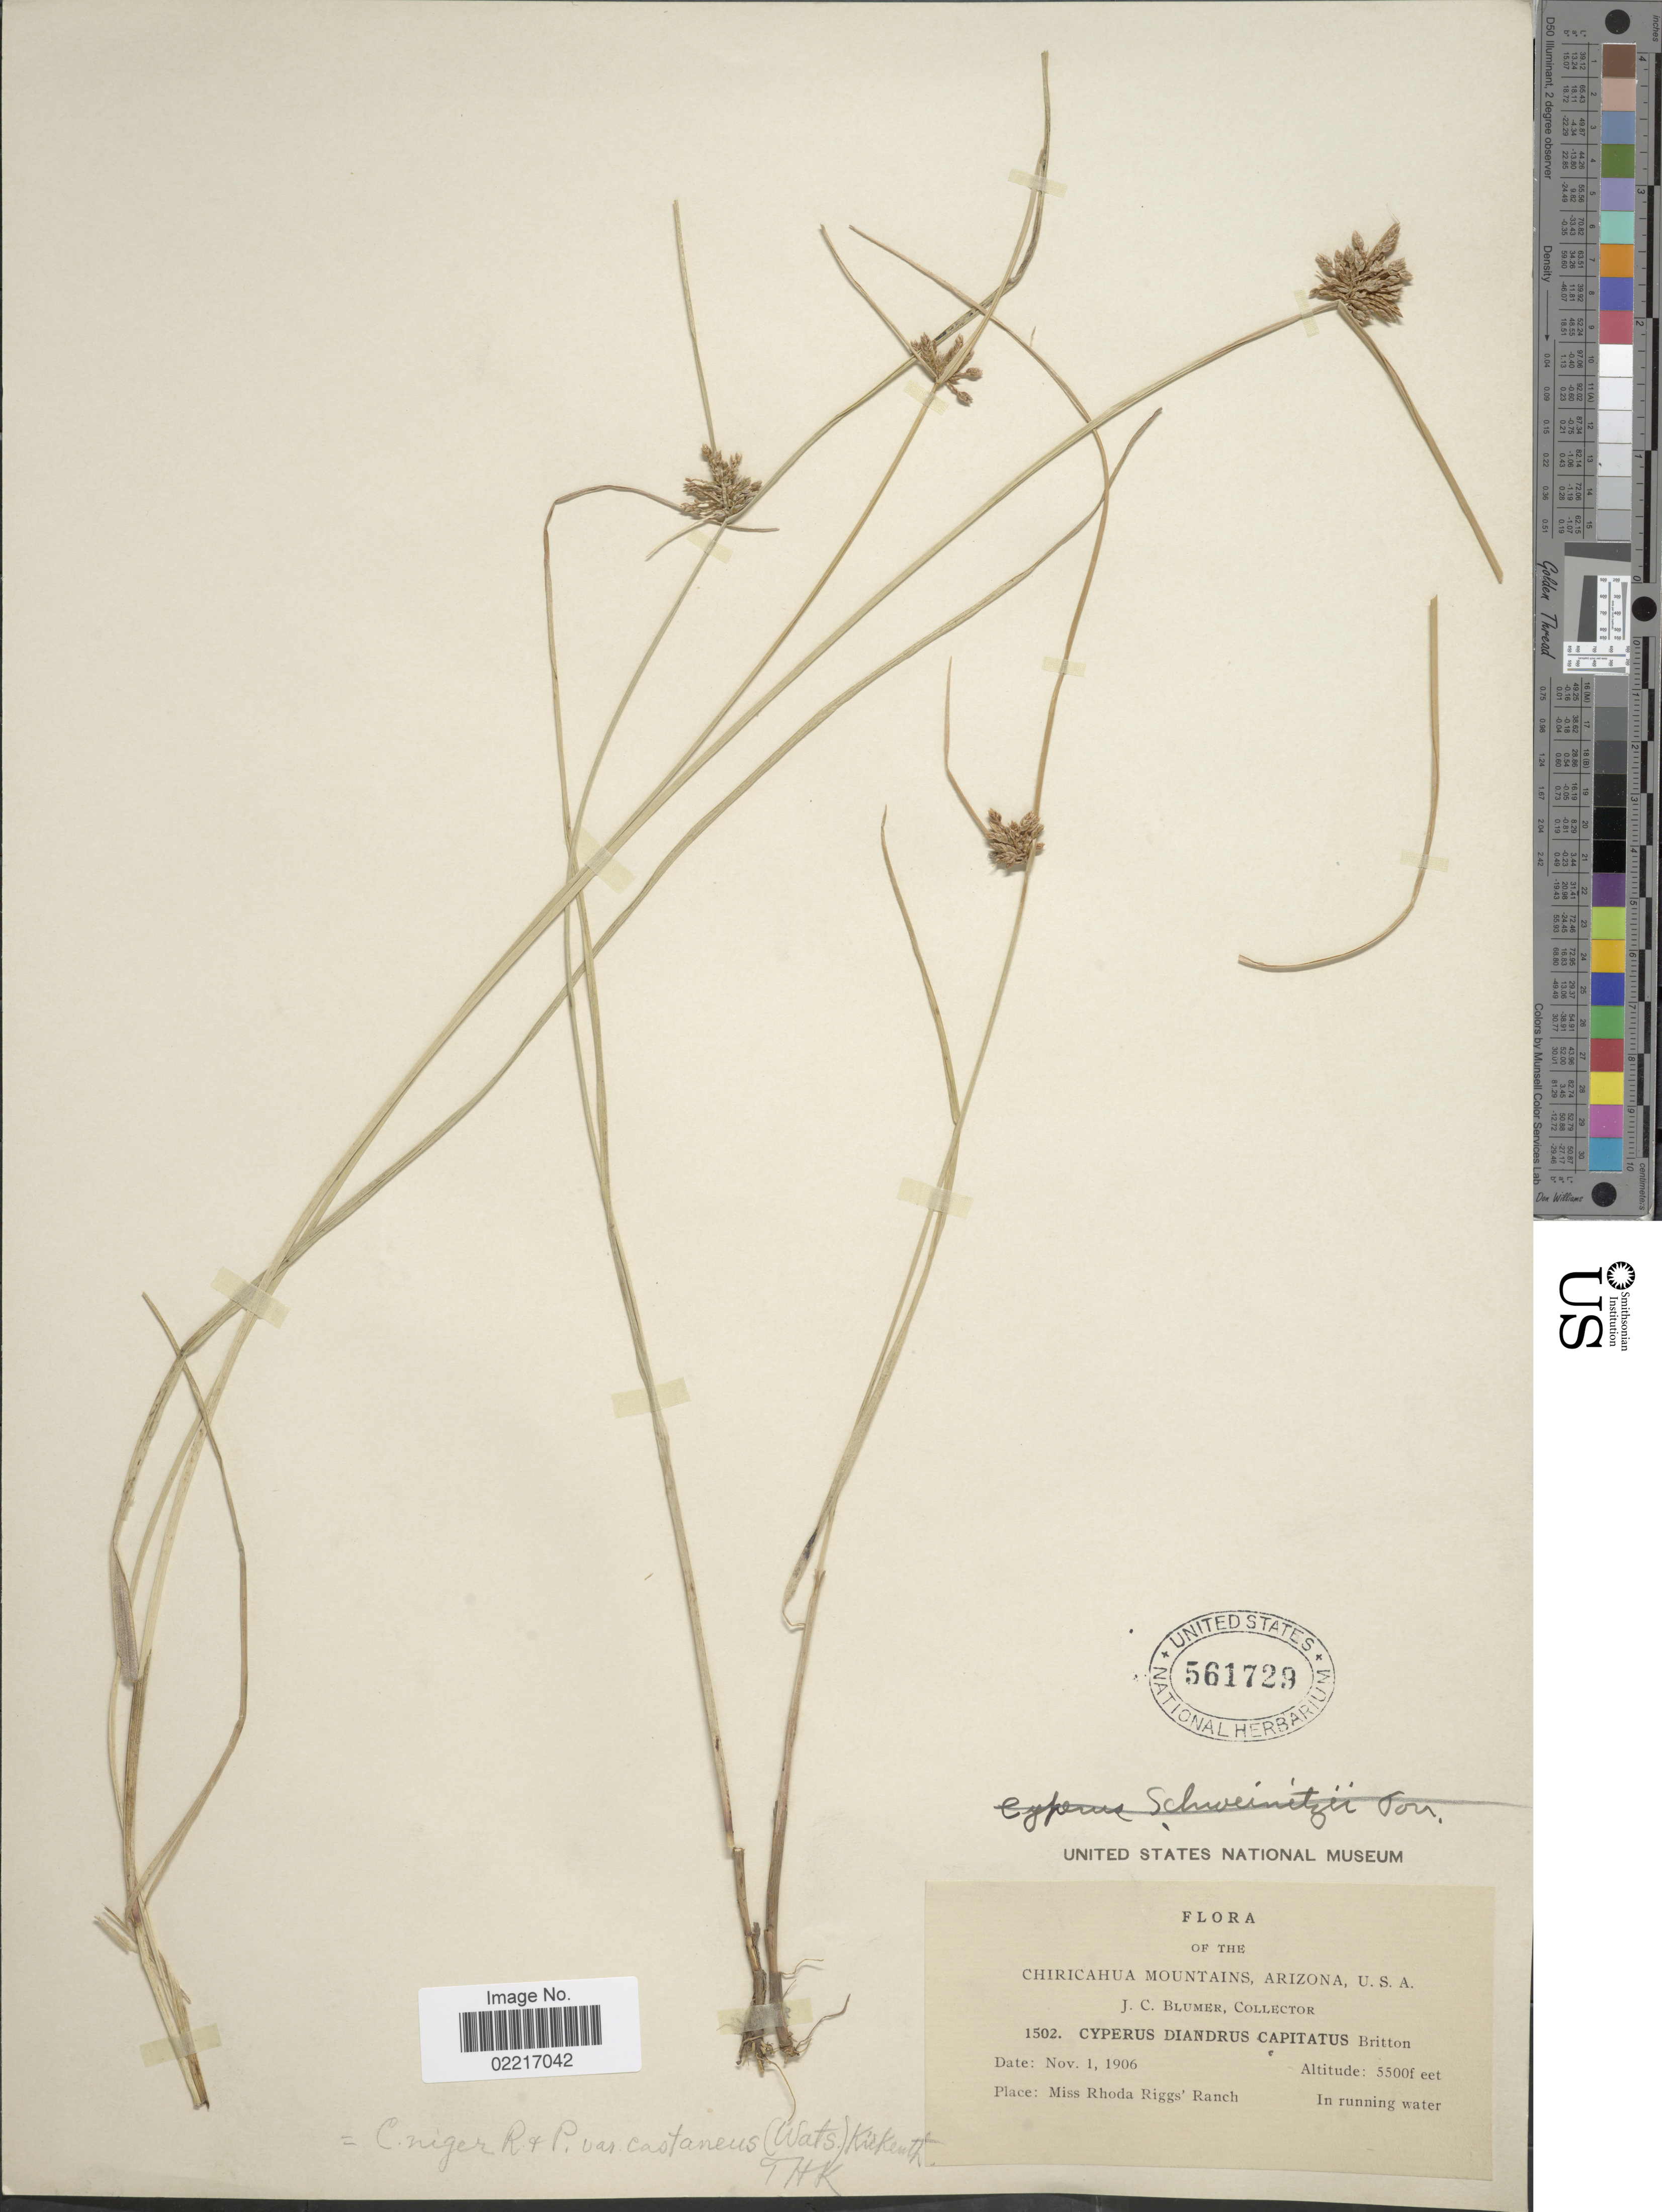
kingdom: Plantae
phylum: Tracheophyta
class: Liliopsida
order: Poales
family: Cyperaceae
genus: Cyperus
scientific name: Cyperus niger var. capitatus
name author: (Britton) O'Neill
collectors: J. C. Blumer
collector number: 1502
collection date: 1906-11-01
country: United States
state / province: Arizona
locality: Chiricahua Mountains, Miss Rhoda Riggs' Ranch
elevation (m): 1676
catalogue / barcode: US 561729